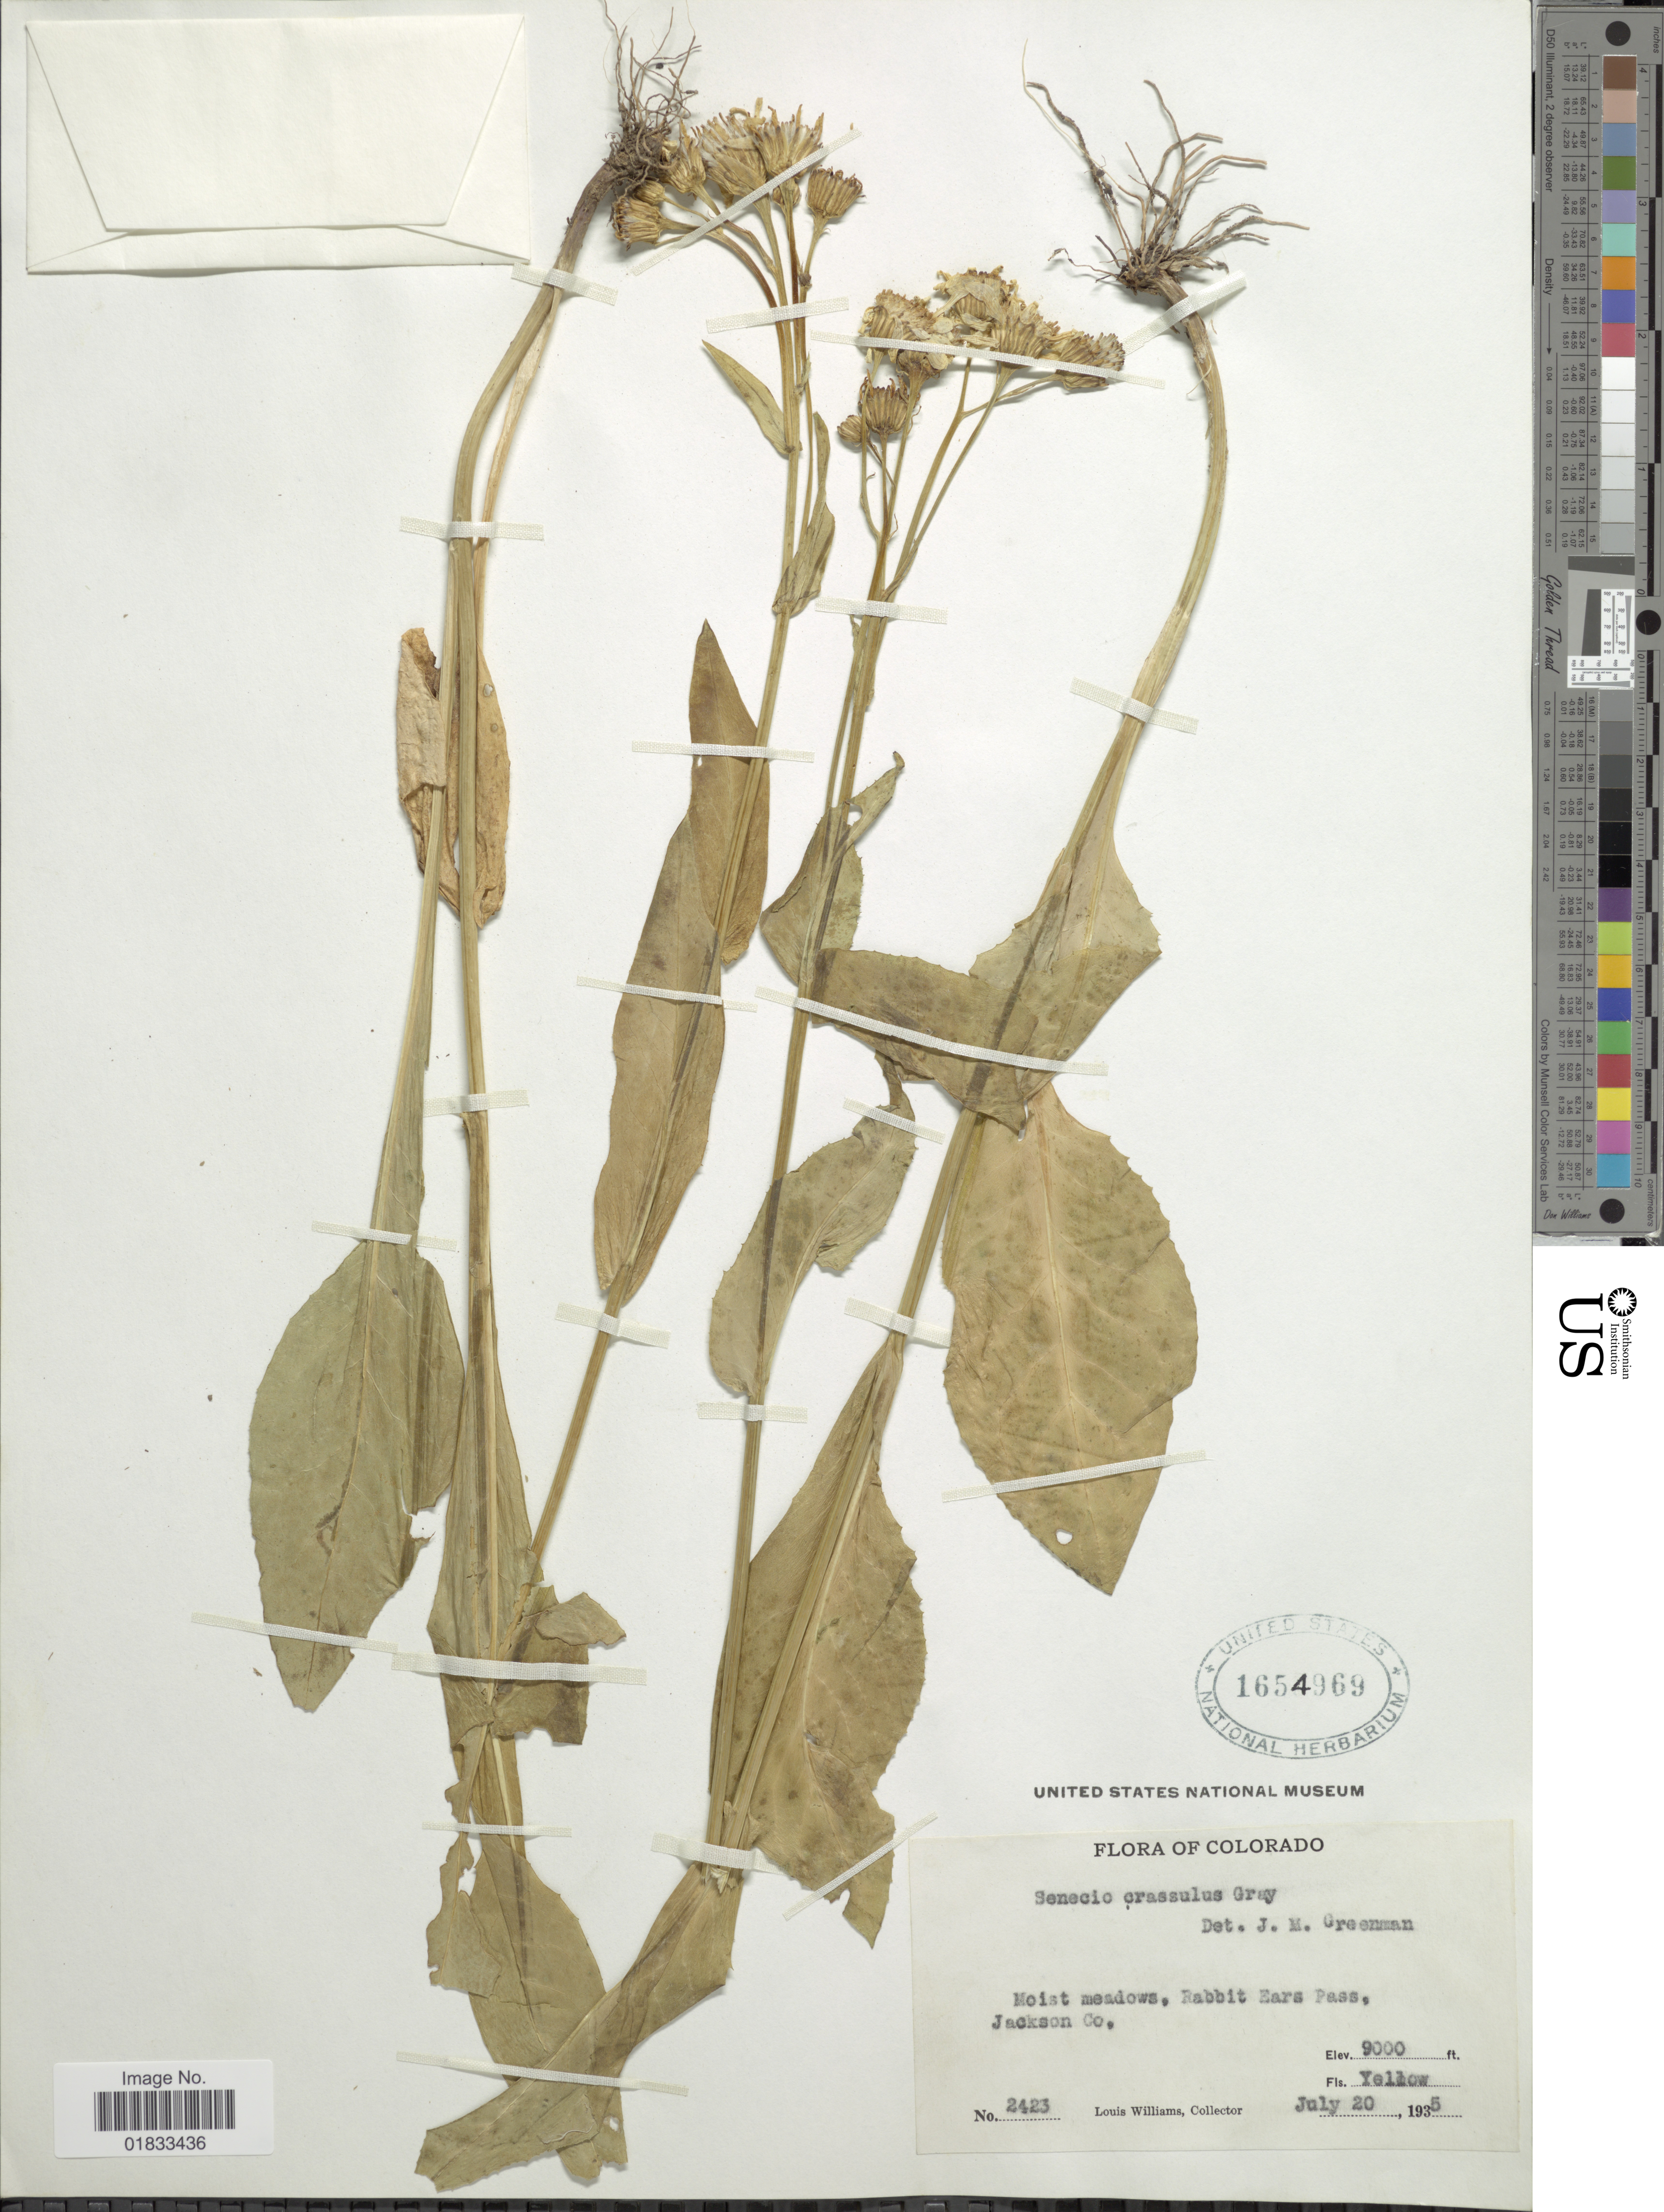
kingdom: Plantae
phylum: Tracheophyta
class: Magnoliopsida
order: Asterales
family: Asteraceae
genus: Senecio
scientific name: Senecio crassulus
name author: A. Gray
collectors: L. O. Williams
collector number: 2423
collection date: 1935-07-20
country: United States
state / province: Colorado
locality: Rabbit Ears Pass, Jackson Co.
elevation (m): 2743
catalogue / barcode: US 1654969